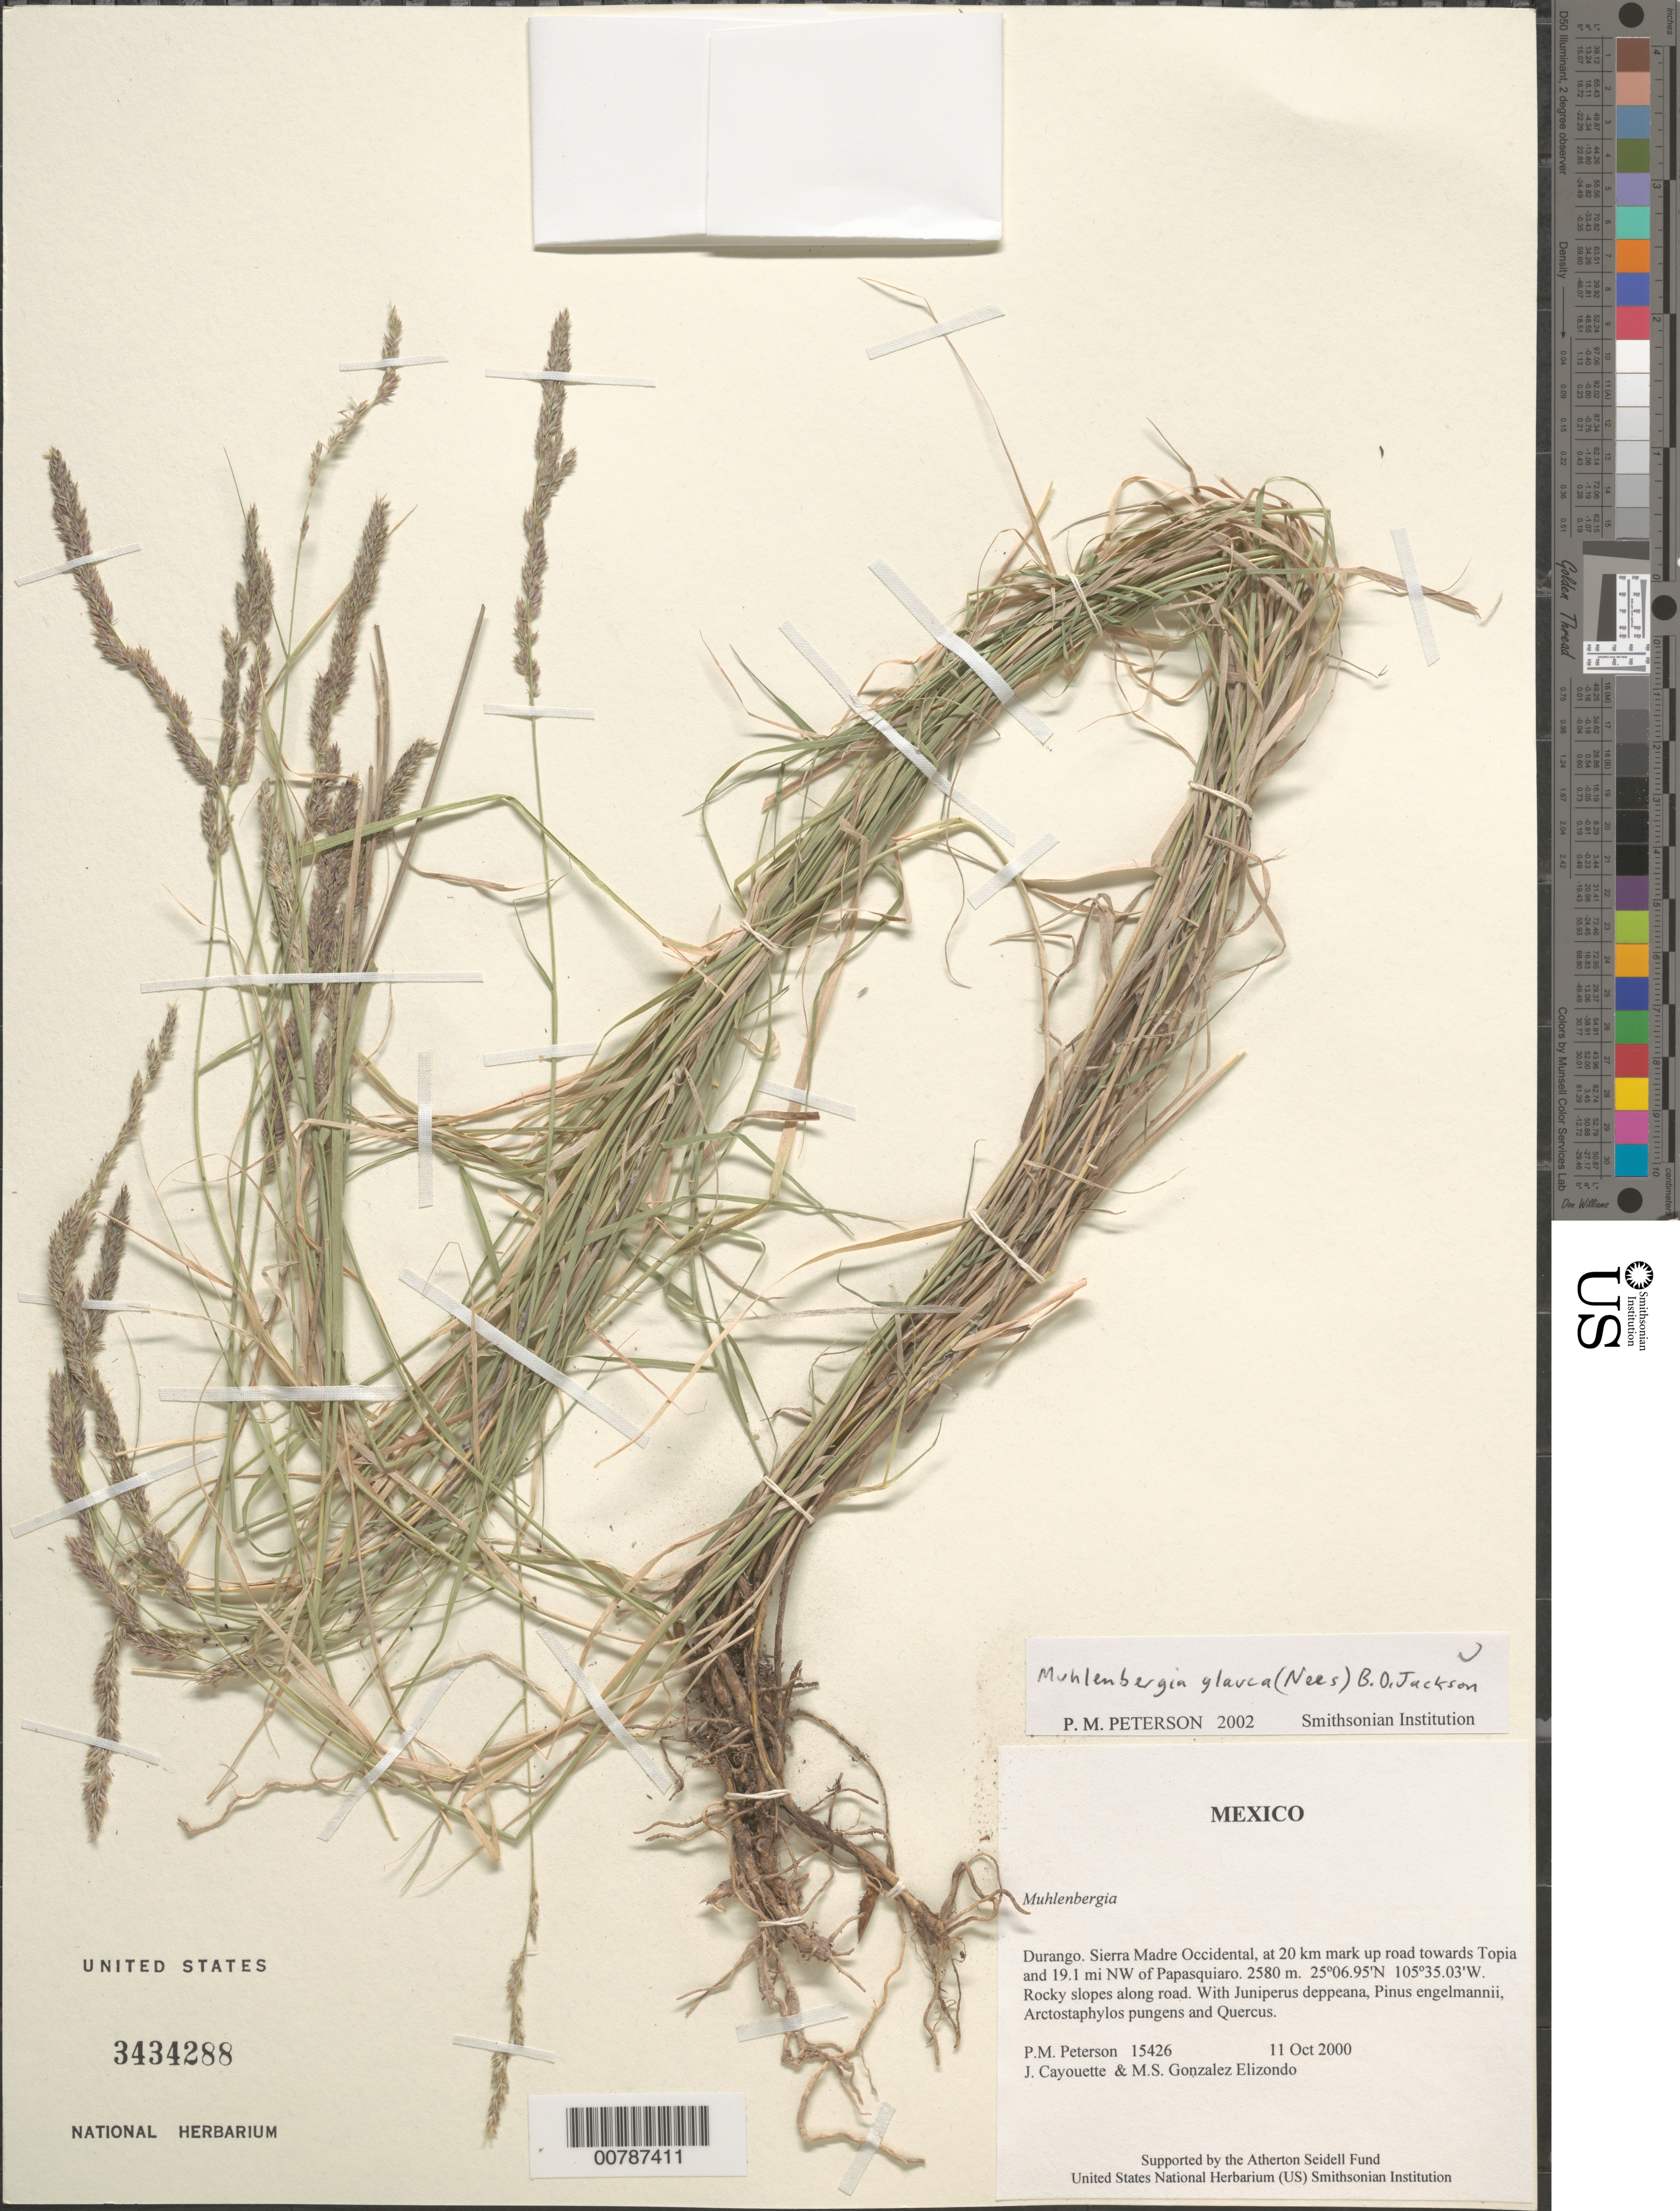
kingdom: Plantae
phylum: Tracheophyta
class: Liliopsida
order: Poales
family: Poaceae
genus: Muhlenbergia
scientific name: Muhlenbergia glauca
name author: (Nees) Mez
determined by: Peterson, Paul M., (BOT), Smithsonian Institution - National Museum of Natural History (UNITED STATES)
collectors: P. M. Peterson, J. Cayouette & M. S. González-Elizondo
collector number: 15426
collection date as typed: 11 Oct 2000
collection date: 2000-10-11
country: Mexico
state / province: Durango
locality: Sierra Madre Occidental, at 20 km mark up road towards Topia and 19.1 mi NW of Papasquiaro.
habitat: Rocky slopes along road.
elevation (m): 2580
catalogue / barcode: US 3434288